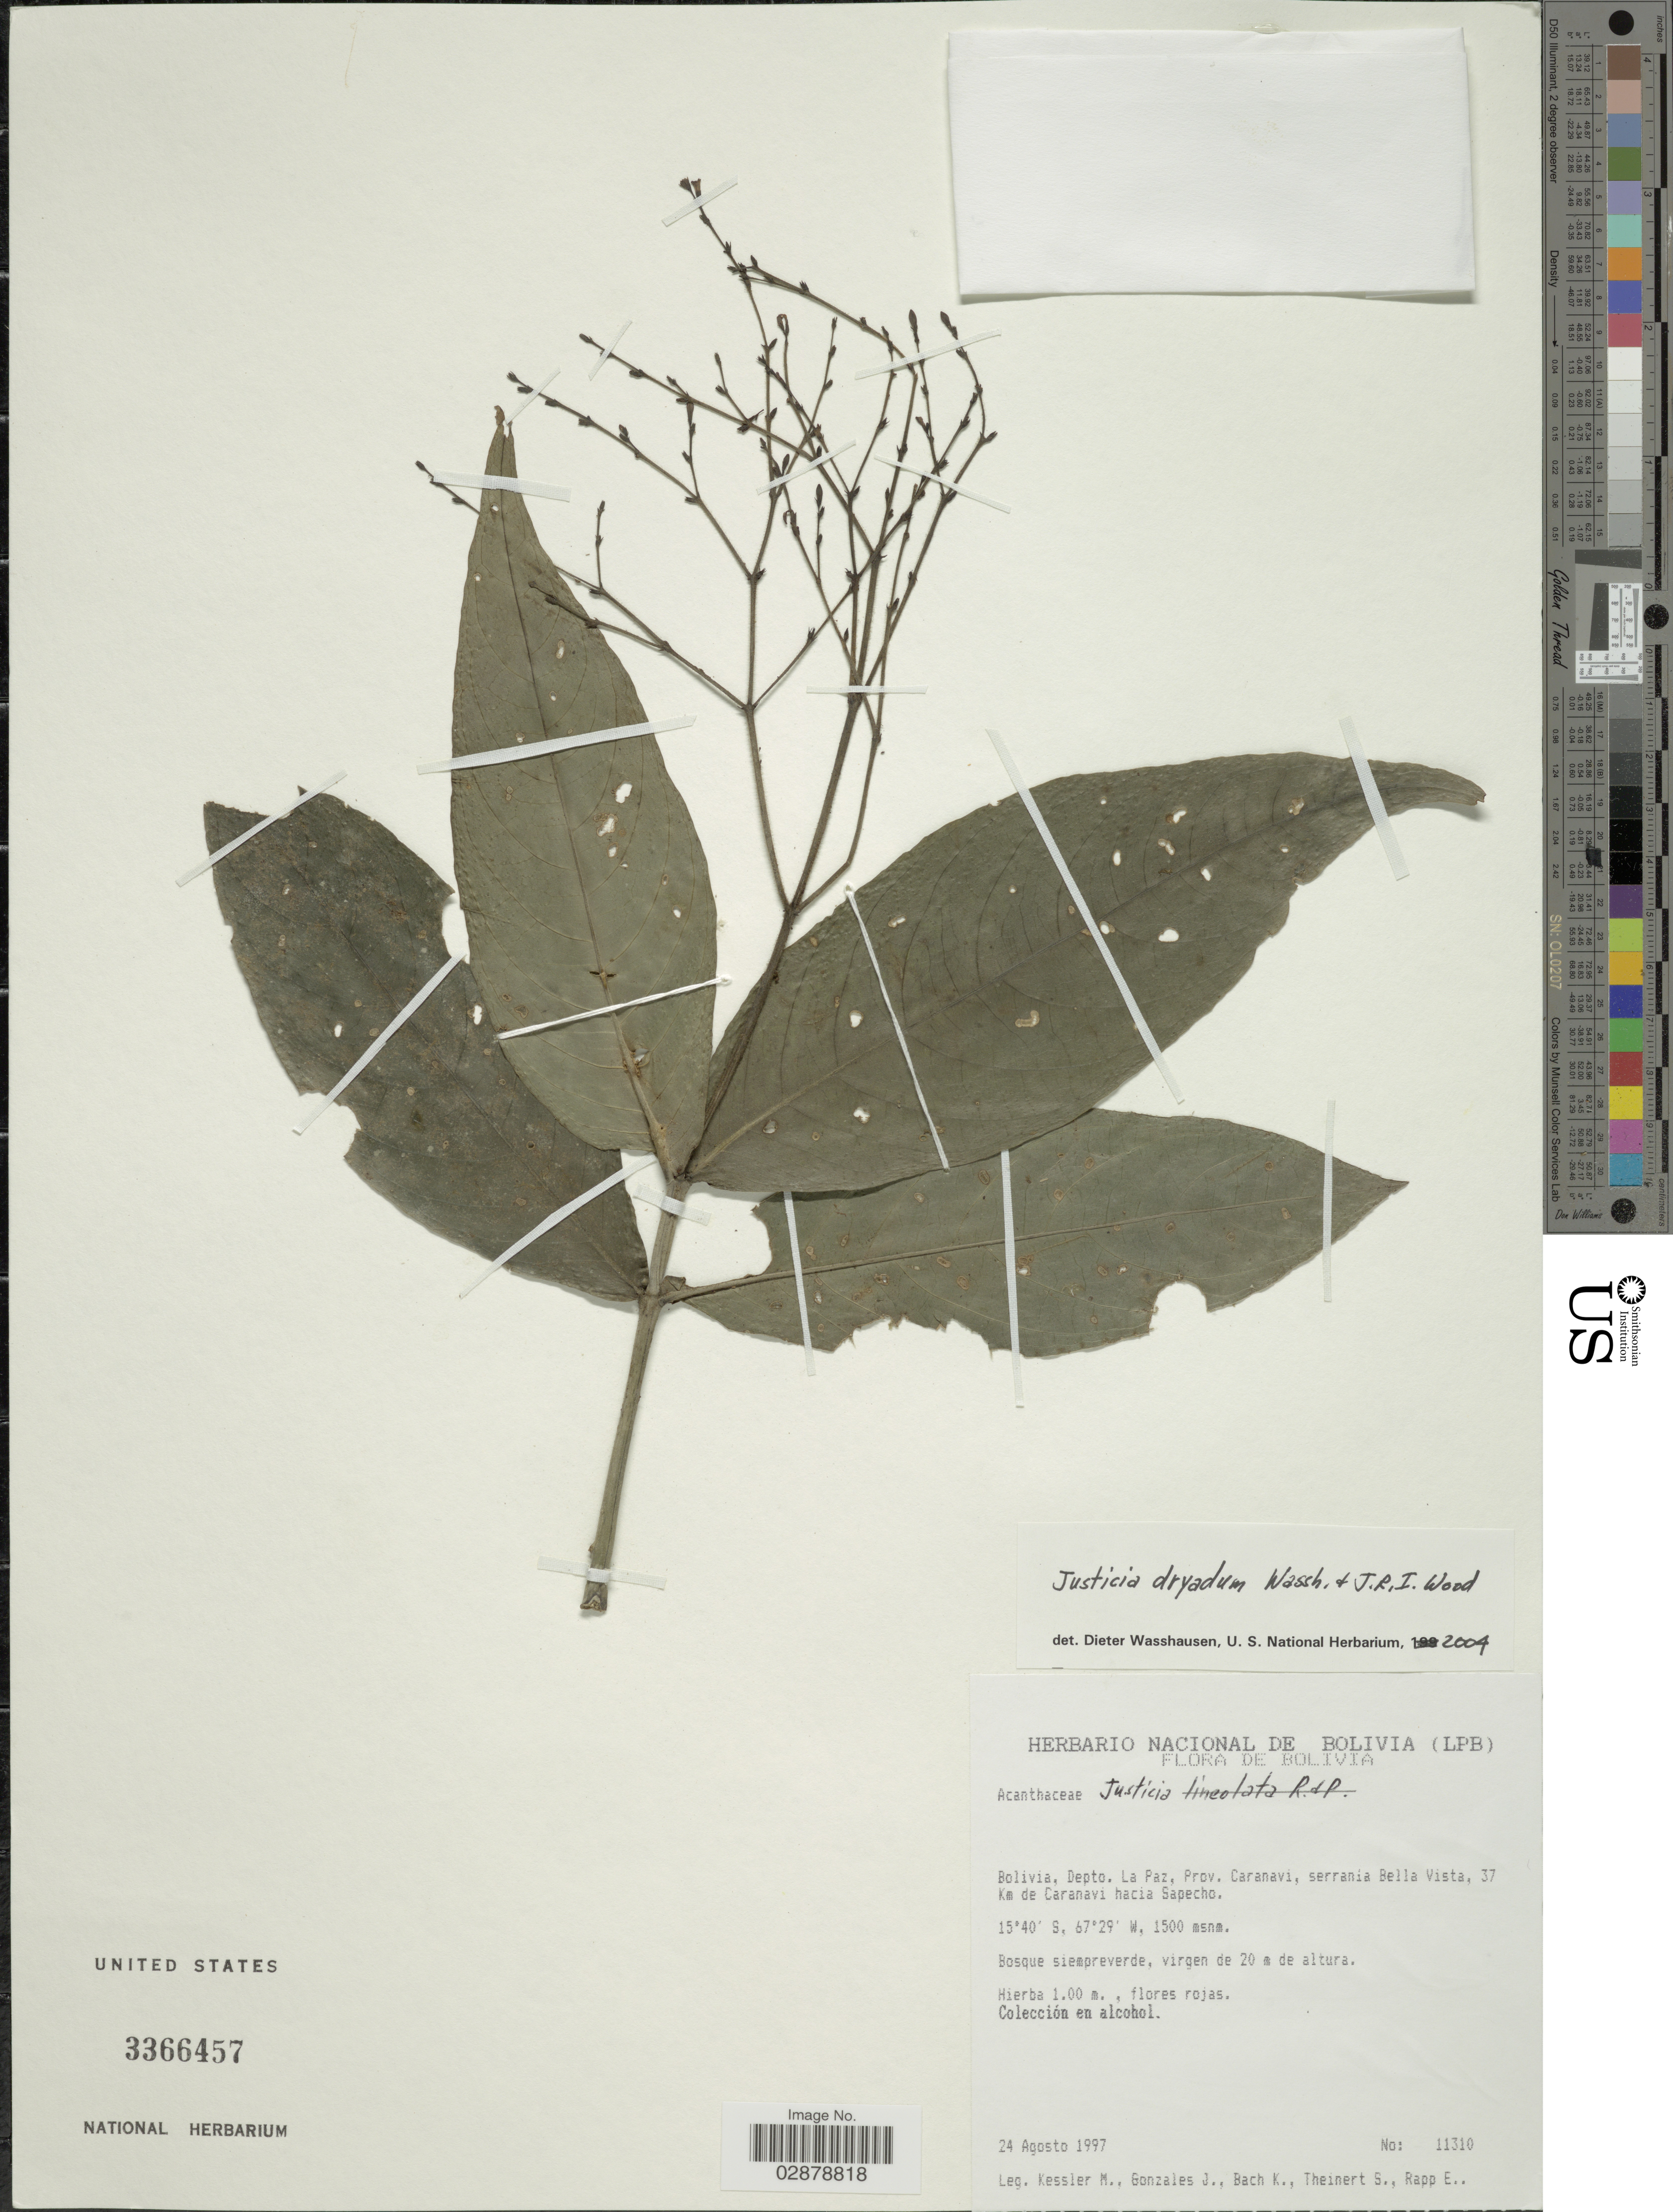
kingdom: Plantae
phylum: Tracheophyta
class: Magnoliopsida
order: Lamiales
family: Acanthaceae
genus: Justicia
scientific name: Justicia dryadum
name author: Wassh. & J.R.I. Wood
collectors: M. Kessler, J. Gonzales, K. Bach, S. Theinert & E. Rapp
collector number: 11310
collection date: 1997-08-24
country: Bolivia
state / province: La Paz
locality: Depto. La Paz, Prov. Caranavi, serrania Bella Vista, 37 Km de Caranavi hacia Sapecho.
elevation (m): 1500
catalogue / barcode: US 3366457